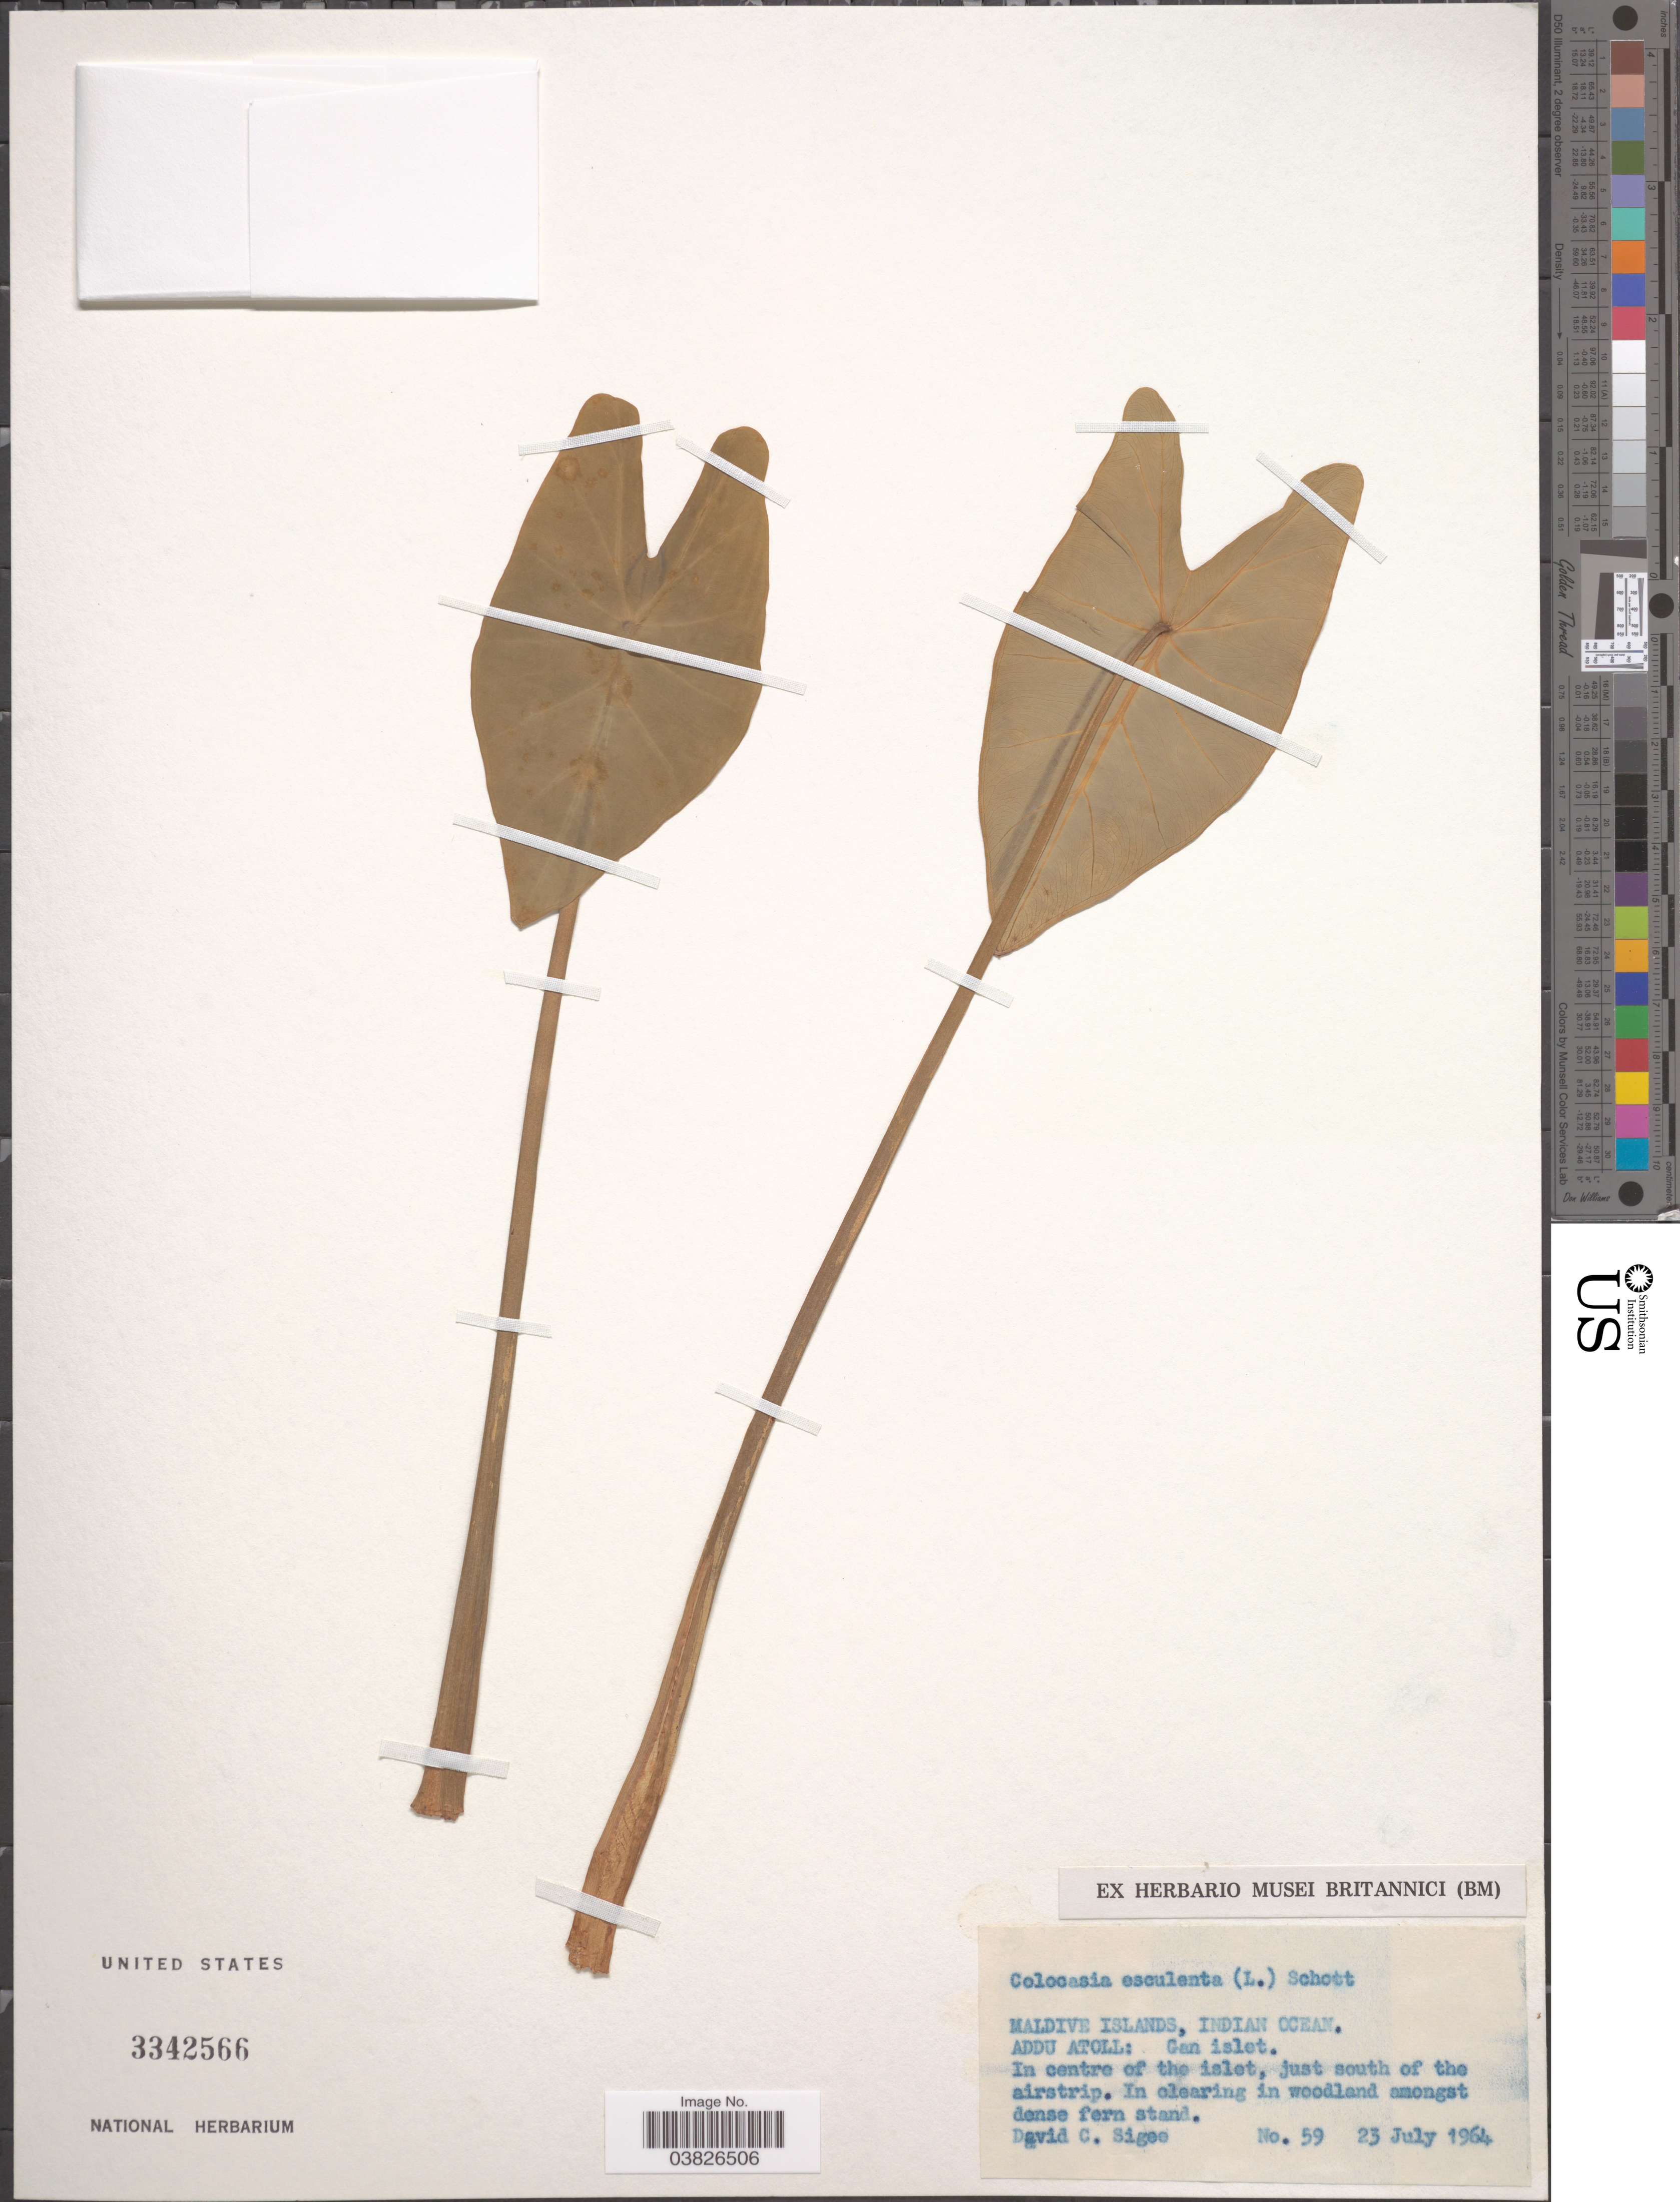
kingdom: Plantae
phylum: Tracheophyta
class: Liliopsida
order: Alismatales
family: Araceae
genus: Colocasia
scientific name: Colocasia esculenta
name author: (L.) Schott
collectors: D. C. Sigee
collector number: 59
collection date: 1964-07-23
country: Maldive Islands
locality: Indian Ocean. Addu Atoll: Gan islet. In centre of the islet, just south of the airstrip.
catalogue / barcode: US 3342566